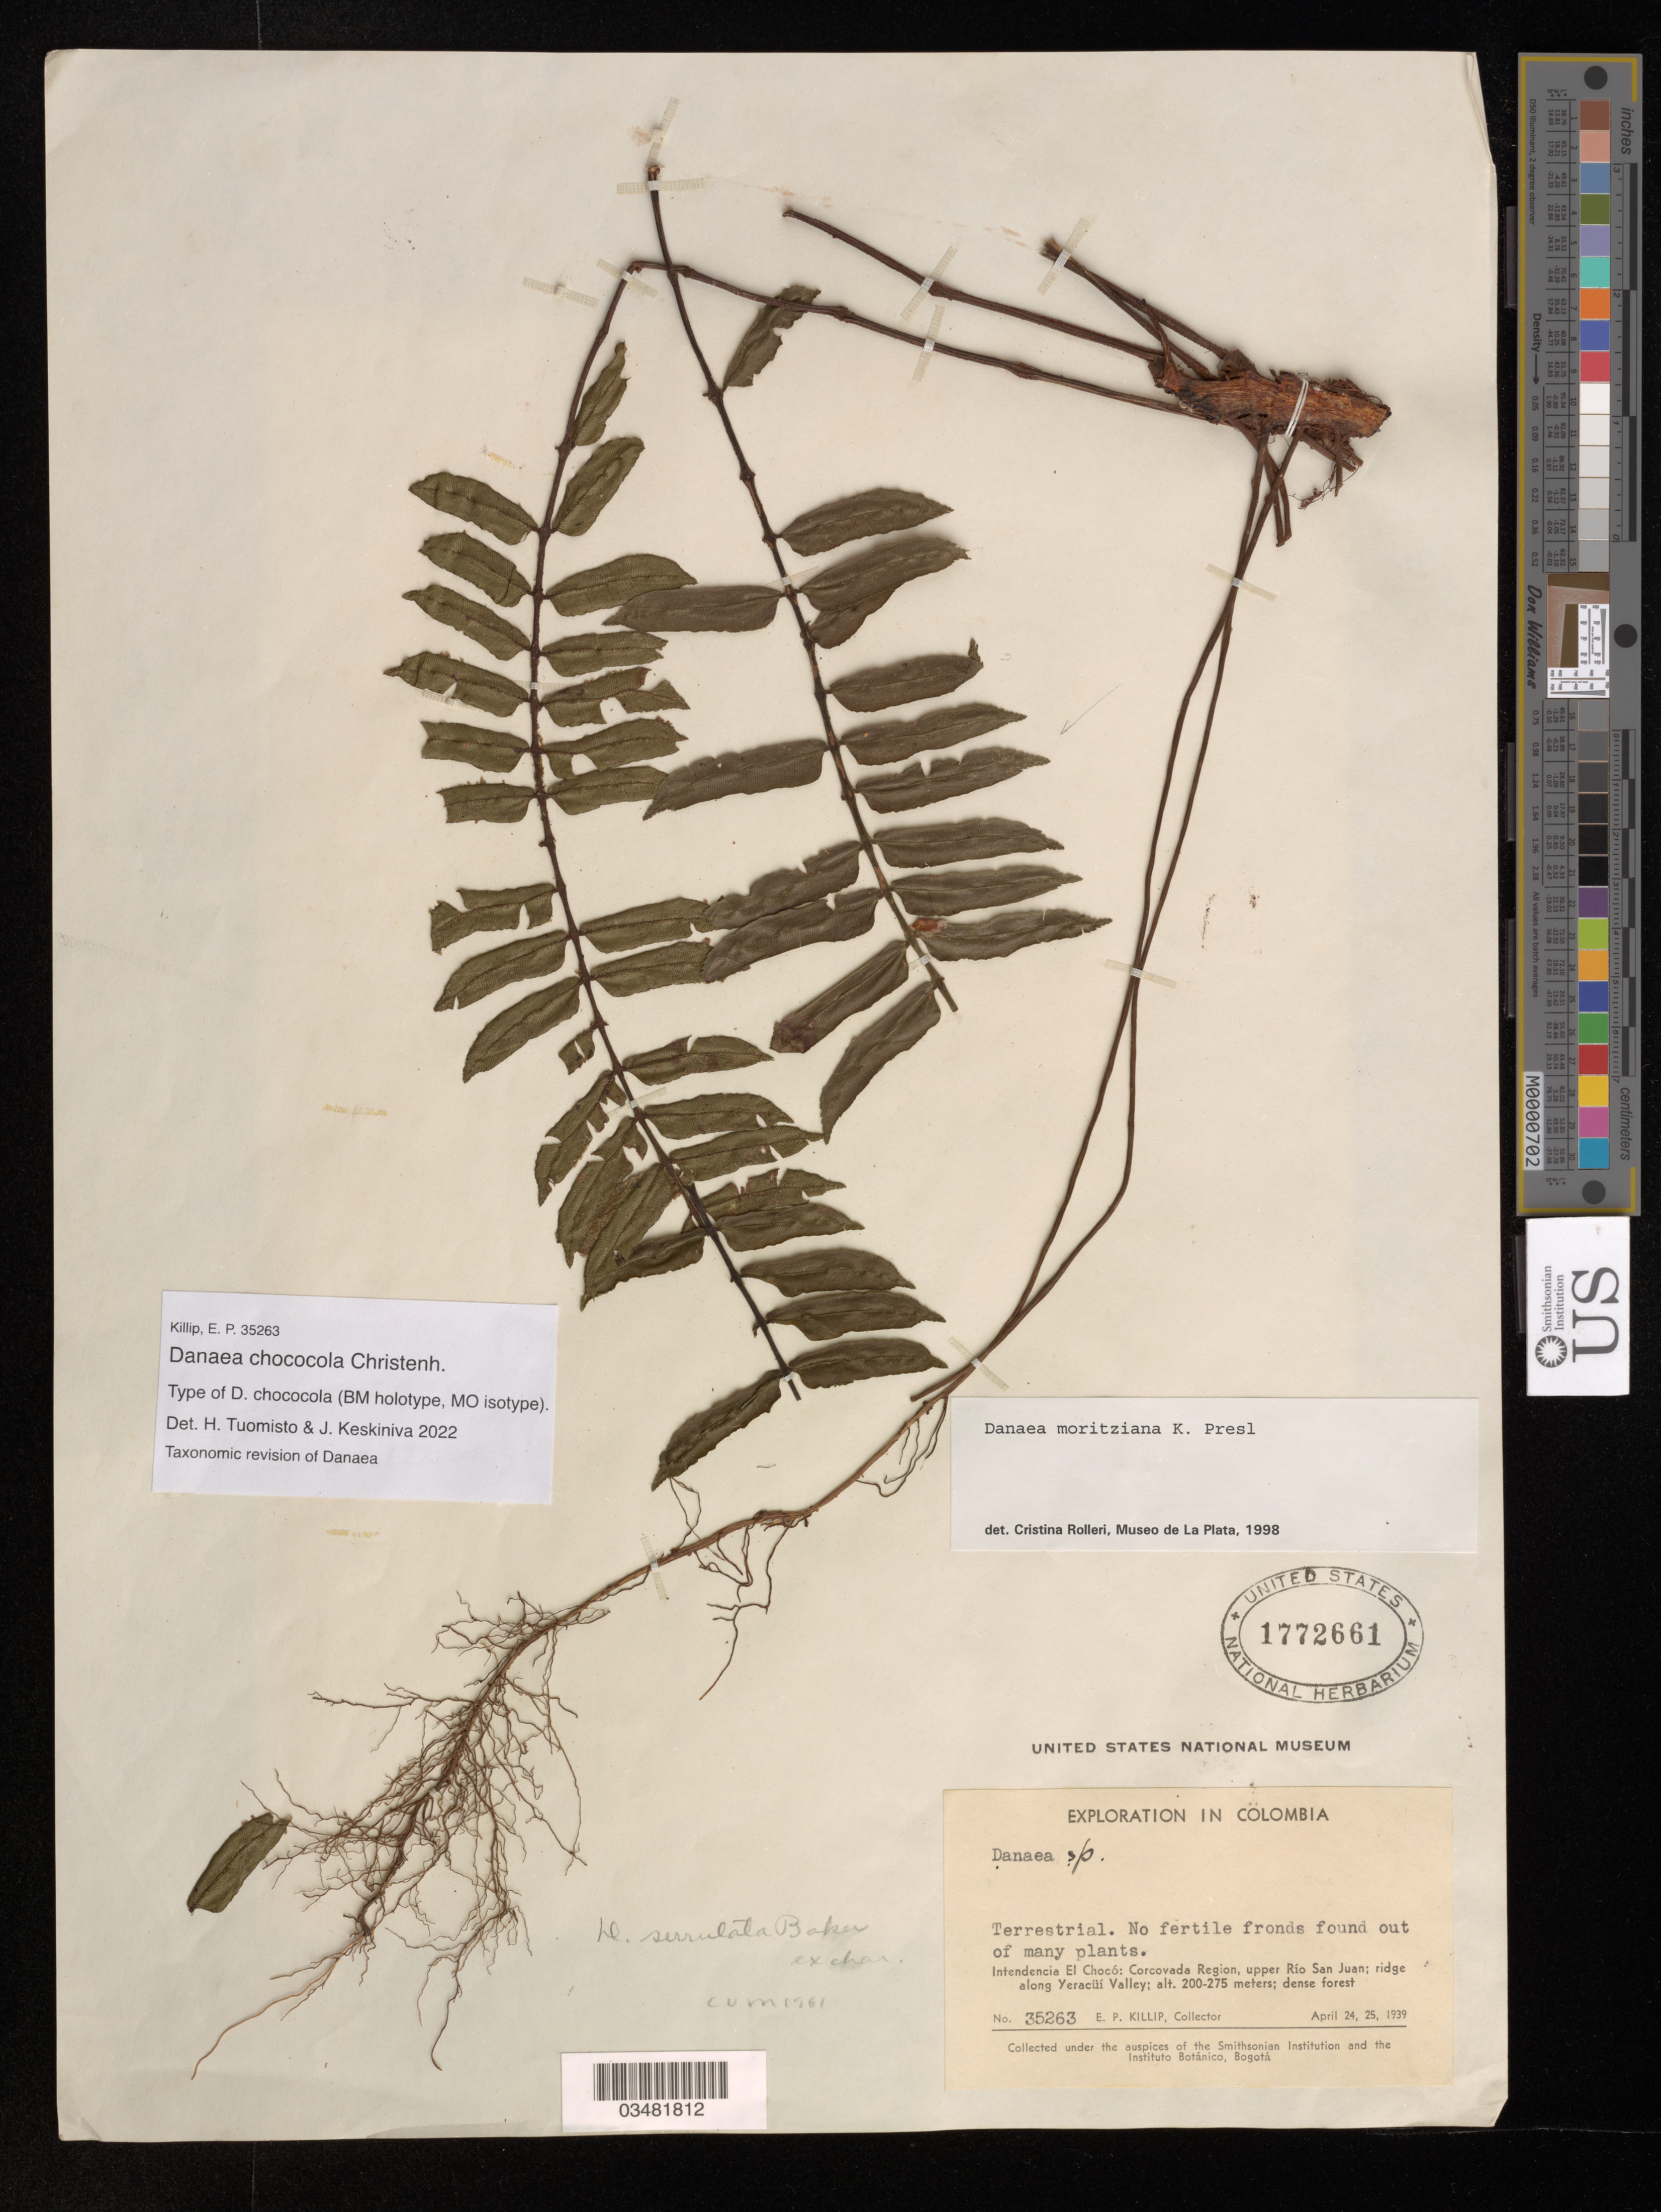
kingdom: Plantae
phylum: Tracheophyta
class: Polypodiopsida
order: Marattiales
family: Marattiaceae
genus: Danaea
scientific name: Danaea chococola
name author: Christenh.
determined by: Tuomisto, H.; Keskiniva, Janina S.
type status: Isotype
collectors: E. P. Killip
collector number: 35263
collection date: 1939-04-24/1939-04-25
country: Colombia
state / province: Chocó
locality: Exploration in Colombia. Intendencia El Chocó: Corcovada Region, upper Río San Juan; ridge along Yeracüí Valley.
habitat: Dense forest. Terrestial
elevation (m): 200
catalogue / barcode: US 1772661